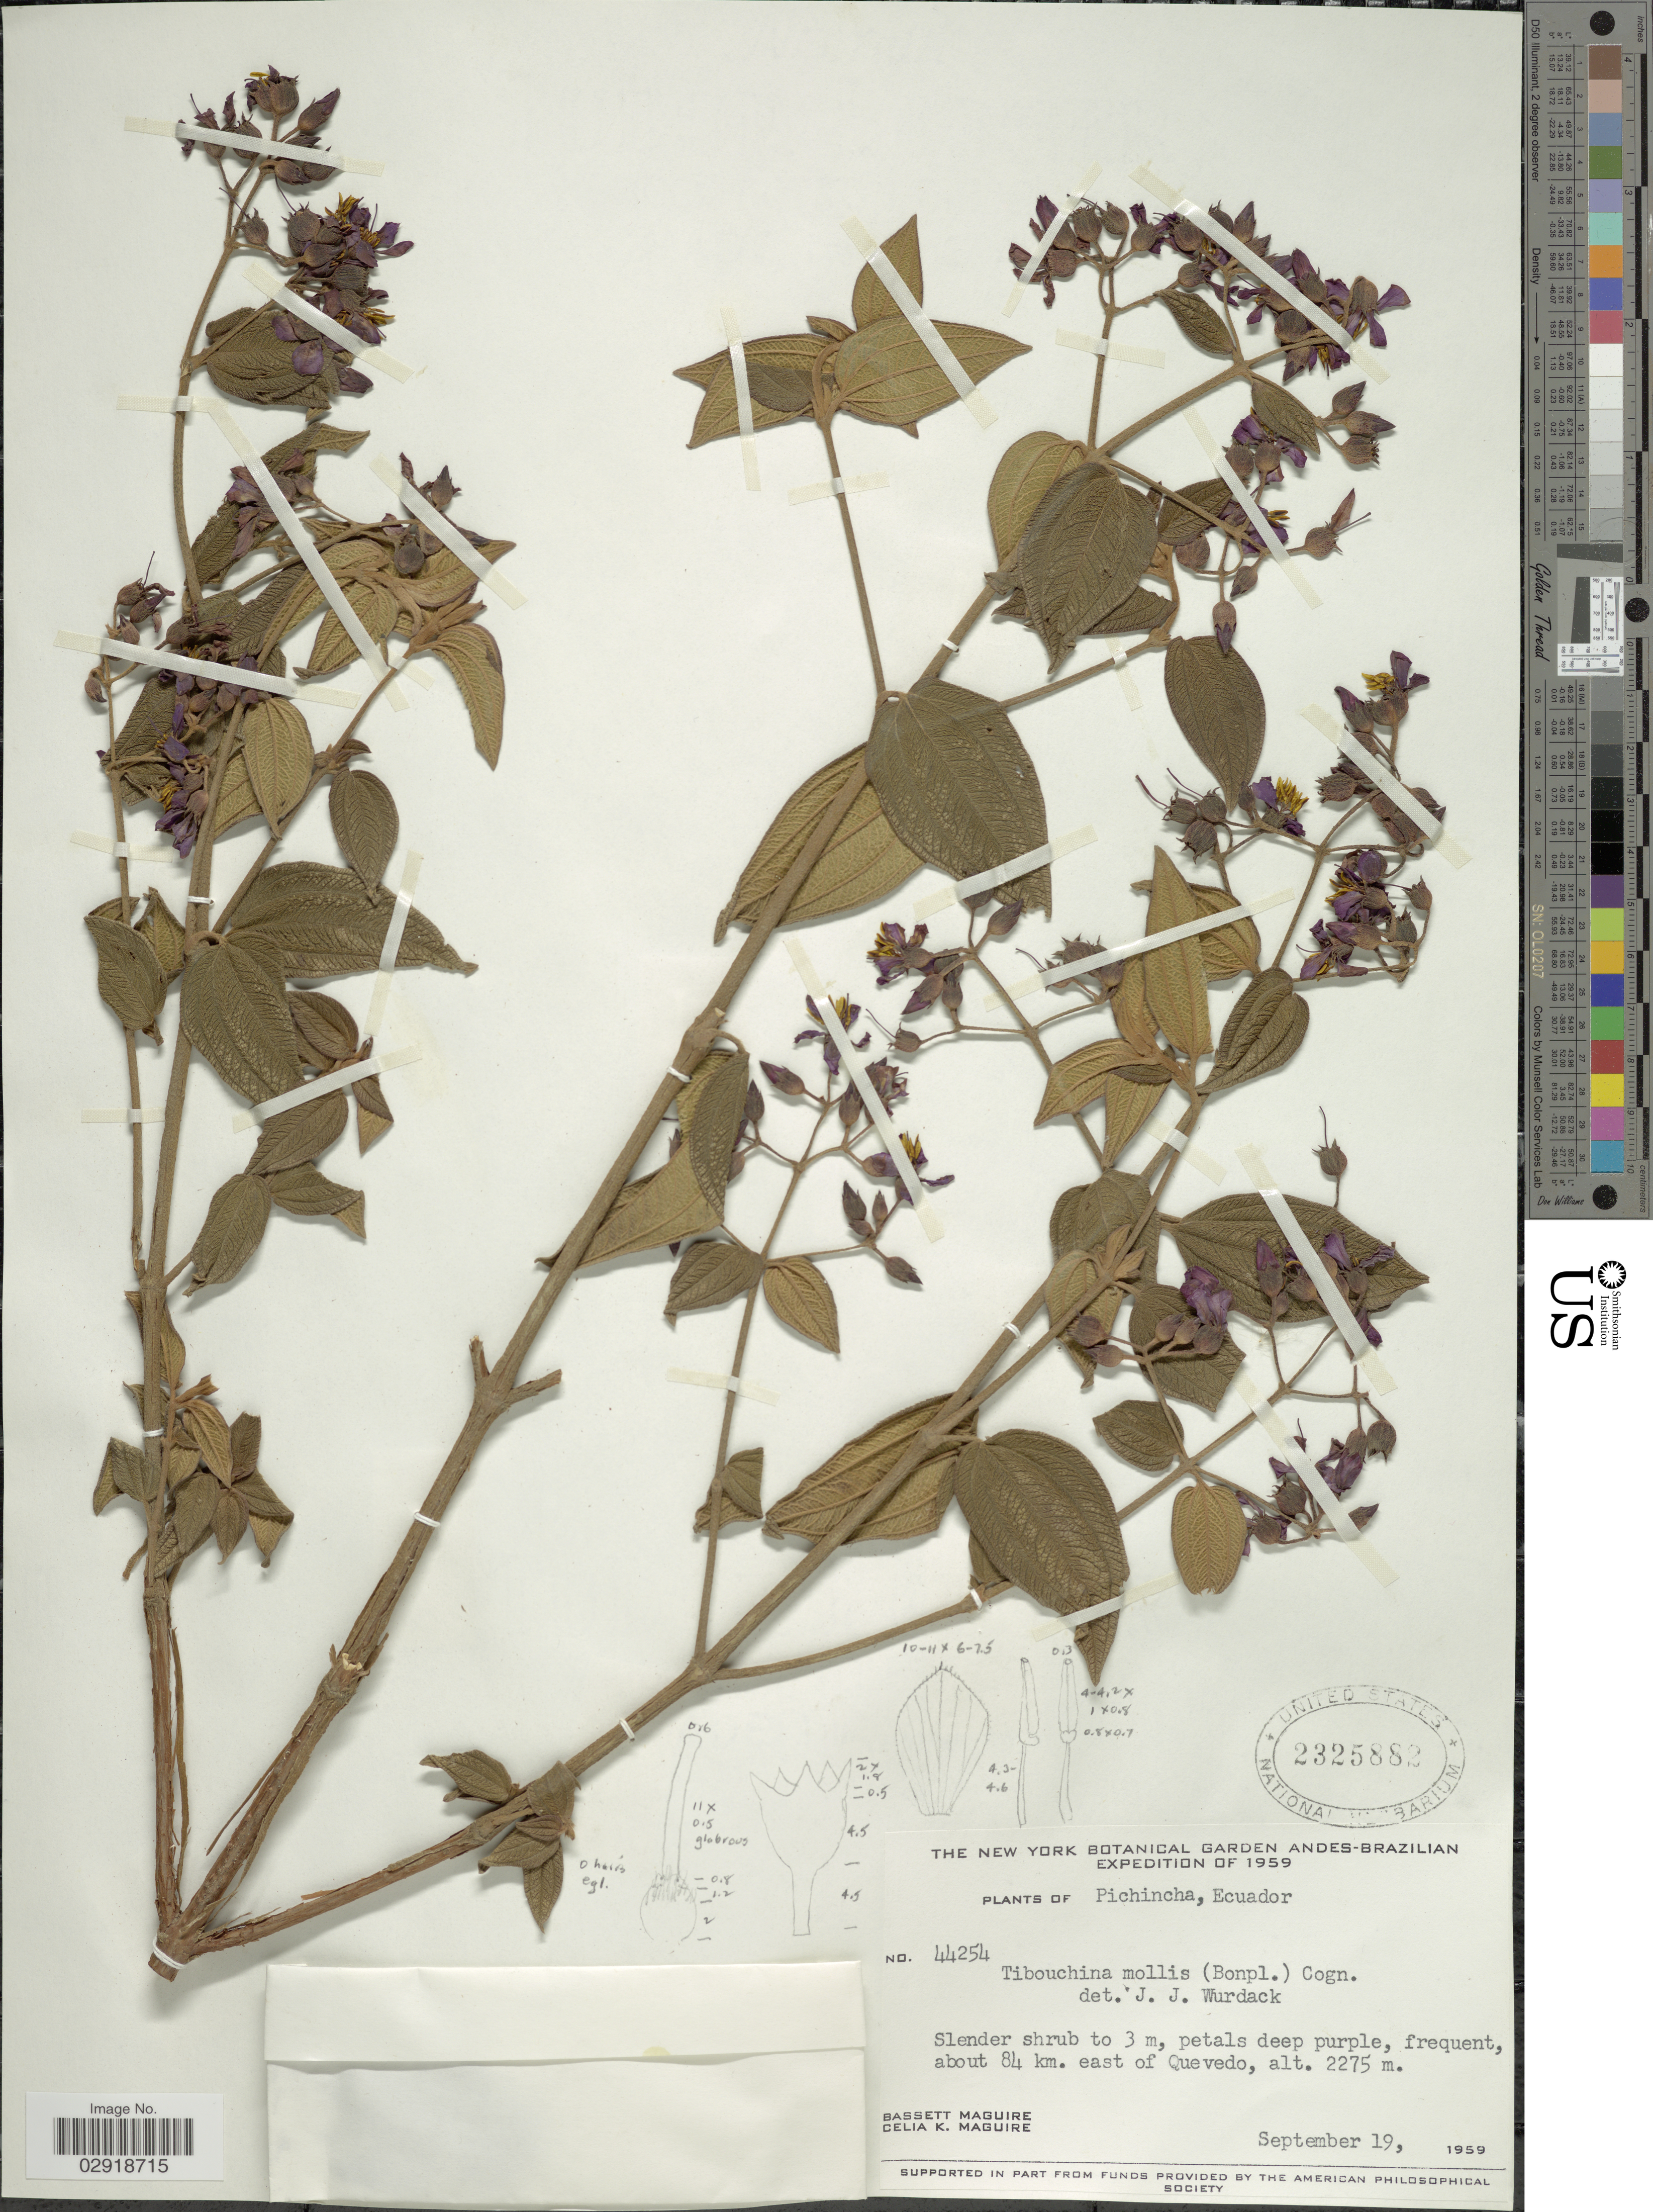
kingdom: Plantae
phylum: Tracheophyta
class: Magnoliopsida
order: Myrtales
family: Melastomataceae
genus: Chaetogastra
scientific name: Chaetogastra mollis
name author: (Bonpl.) DC.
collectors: B. Maguire & C. K. Maguire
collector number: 44254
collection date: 1959-09-19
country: Ecuador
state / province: Pichincha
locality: About 84 km. east of Quevedo.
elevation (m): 2275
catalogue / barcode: US 2325882